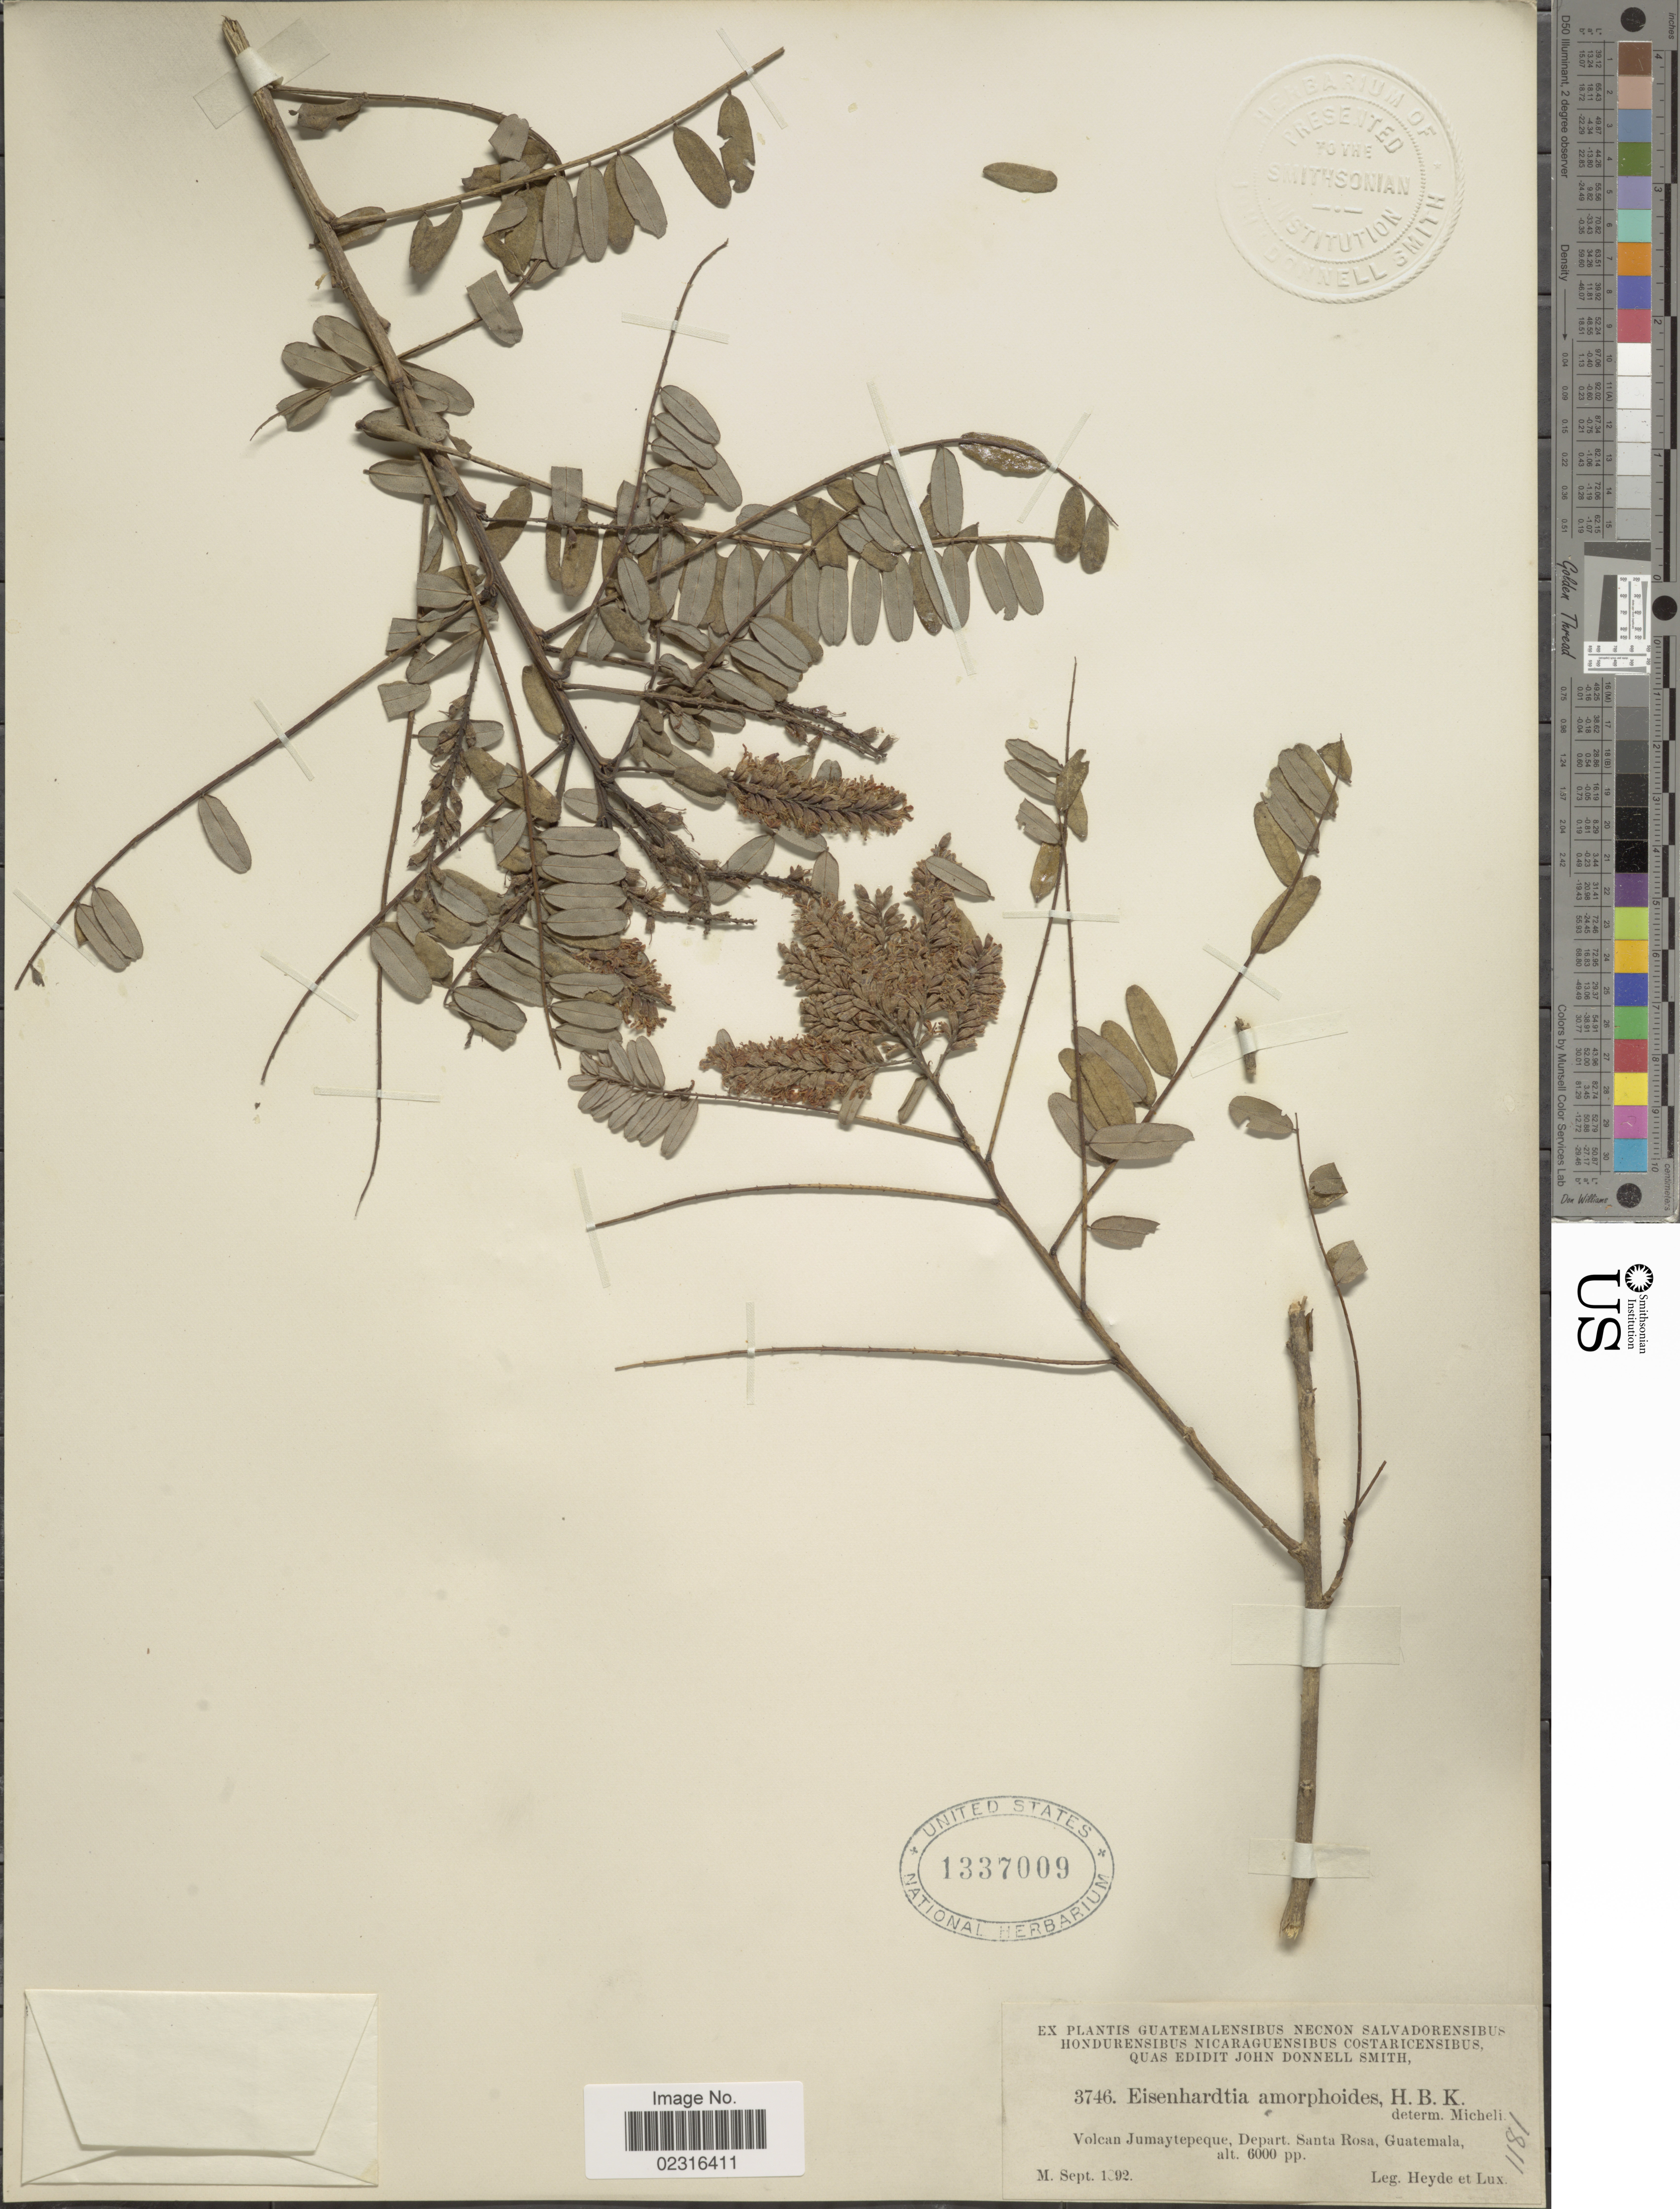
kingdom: Plantae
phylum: Tracheophyta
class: Magnoliopsida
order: Fabales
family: Fabaceae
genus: Eysenhardtia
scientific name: Eysenhardtia adenostylis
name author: Baill.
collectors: Heyde & Lux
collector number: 3746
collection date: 1892-09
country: Guatemala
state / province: Santa Rosa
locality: Volcan Jumaytepeque.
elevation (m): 1829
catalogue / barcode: US 1337009